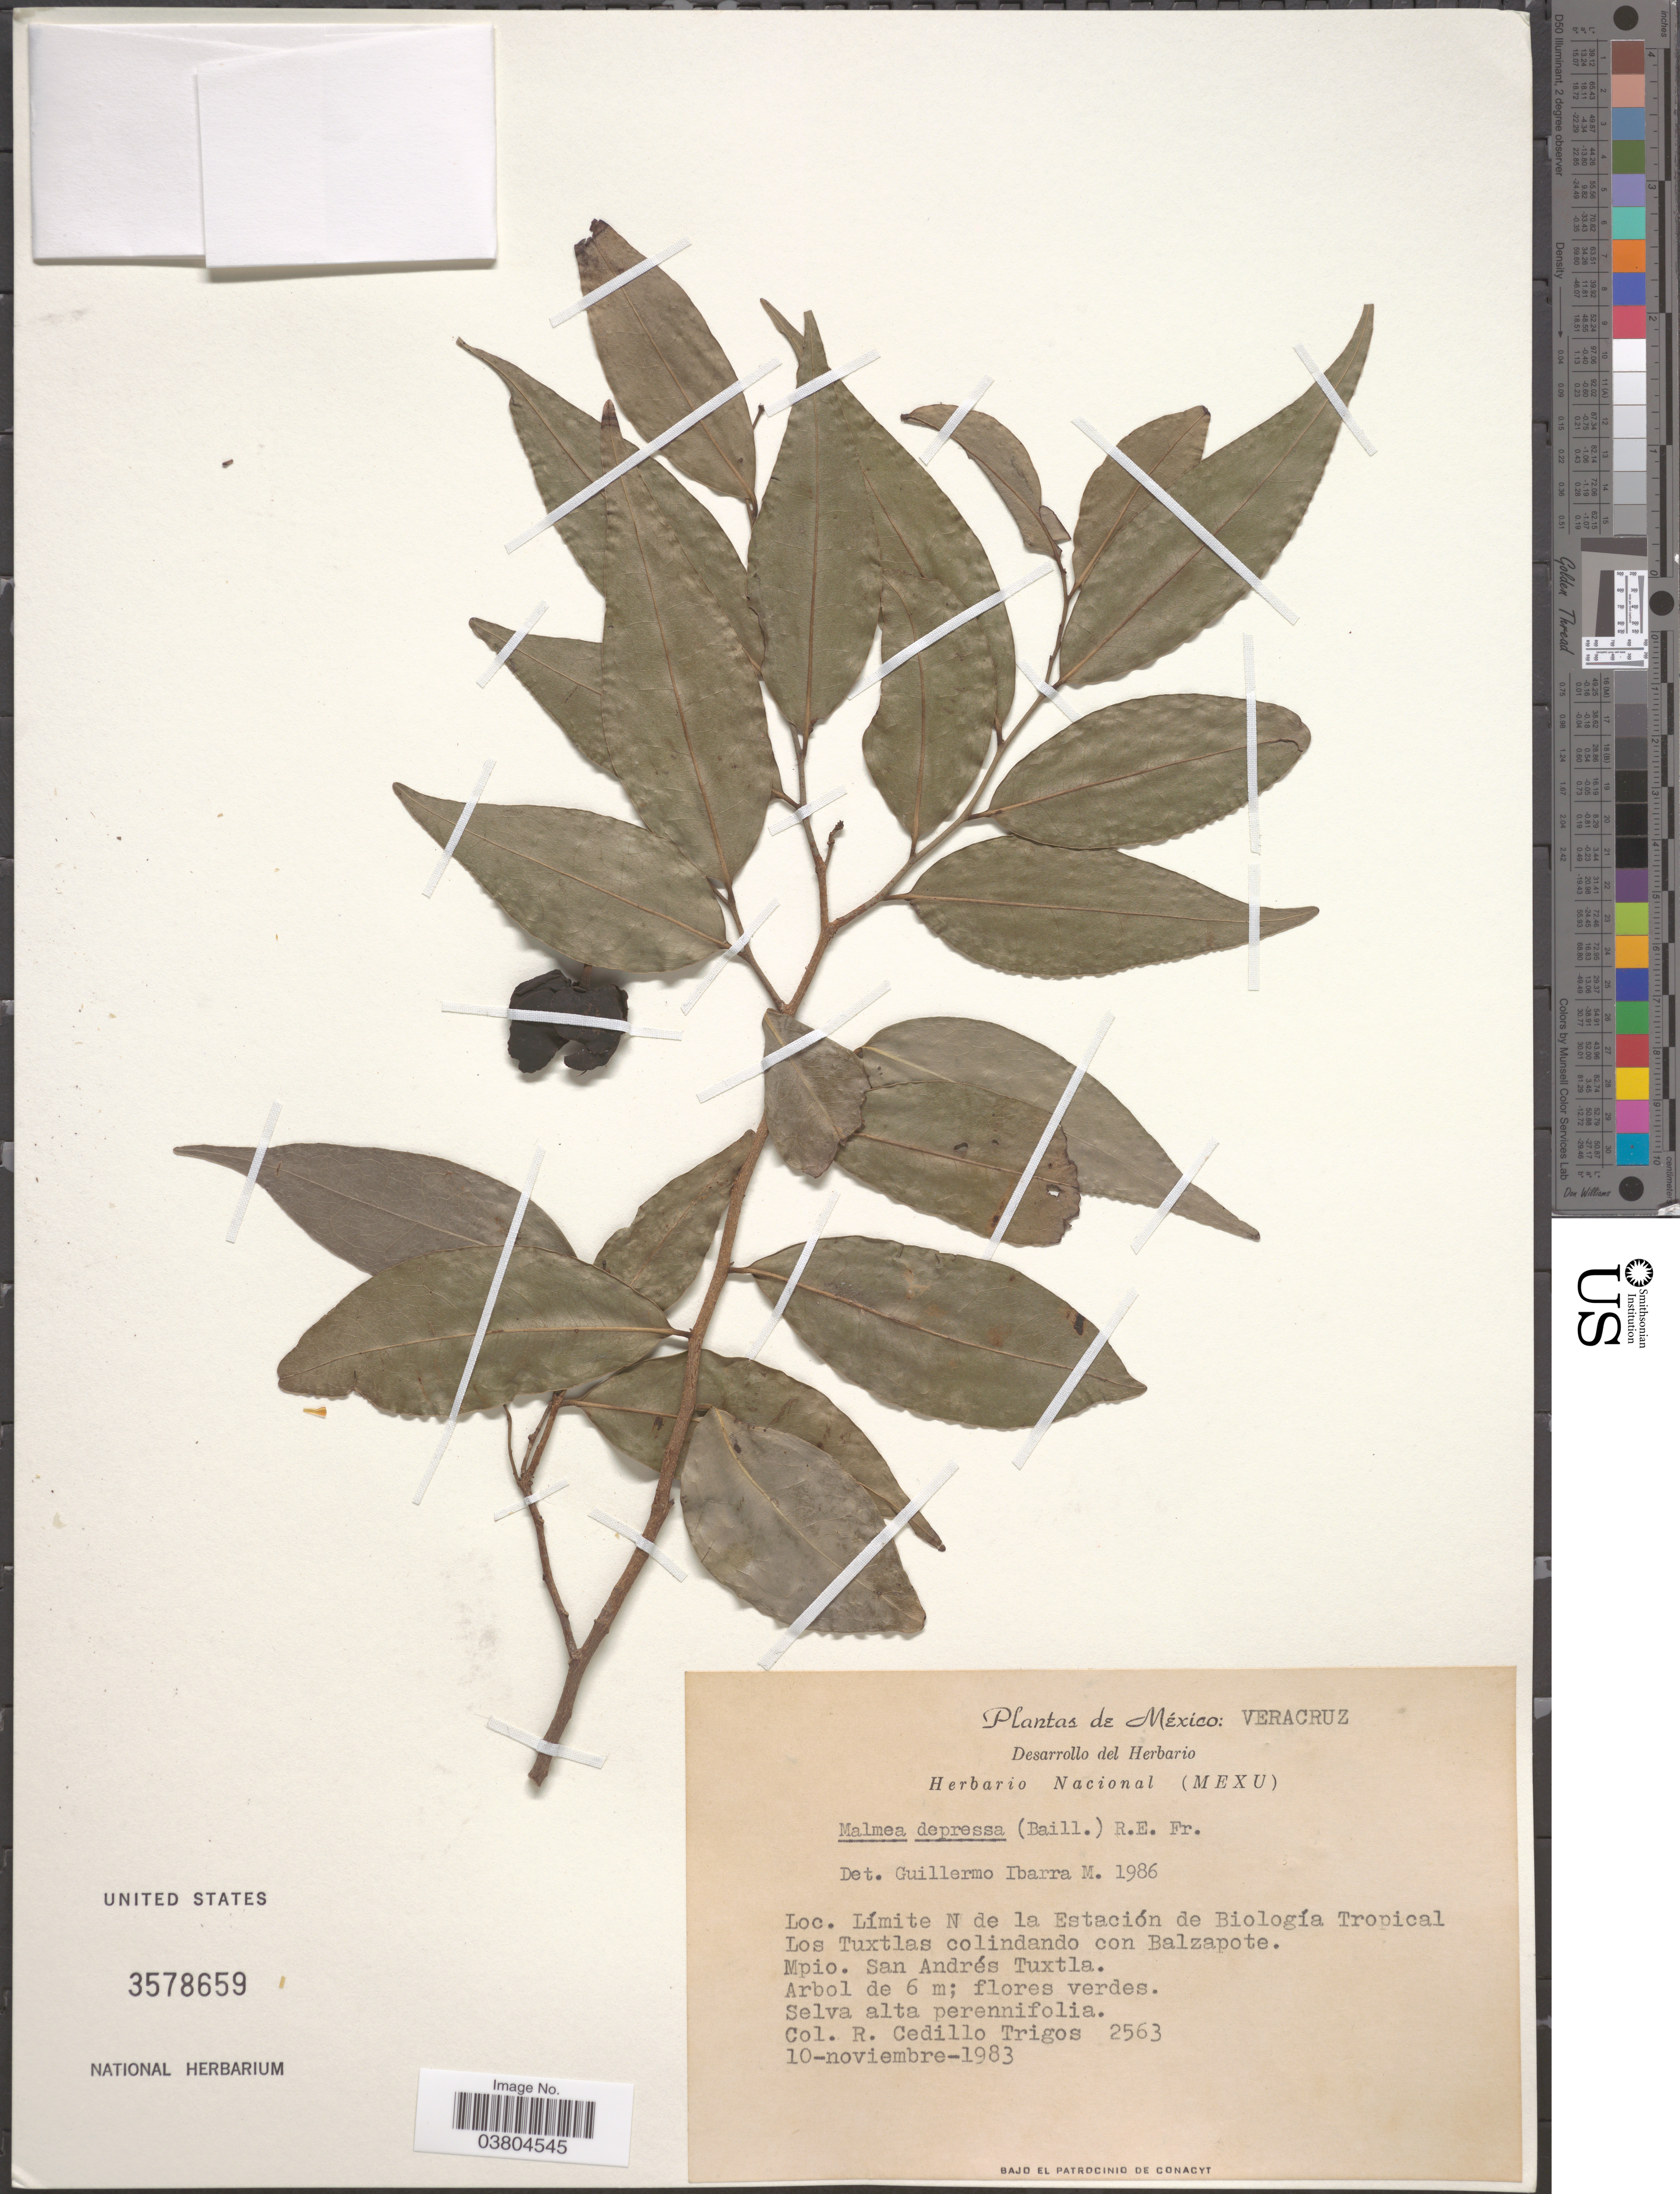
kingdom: Plantae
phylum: Tracheophyta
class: Magnoliopsida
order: Magnoliales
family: Annonaceae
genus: Mosannona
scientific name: Mosannona depressa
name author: (Baill.) Chatrou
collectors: R. CedilloT.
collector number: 2563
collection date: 1983-11-10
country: Mexico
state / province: Veracruz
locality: Veracruz. L'imite N de la Estacíon de Biología Tropical. Los Tuxtlas colindando con Balzapote. Mpio. San Andrés Tuxtla.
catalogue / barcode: US 3578659